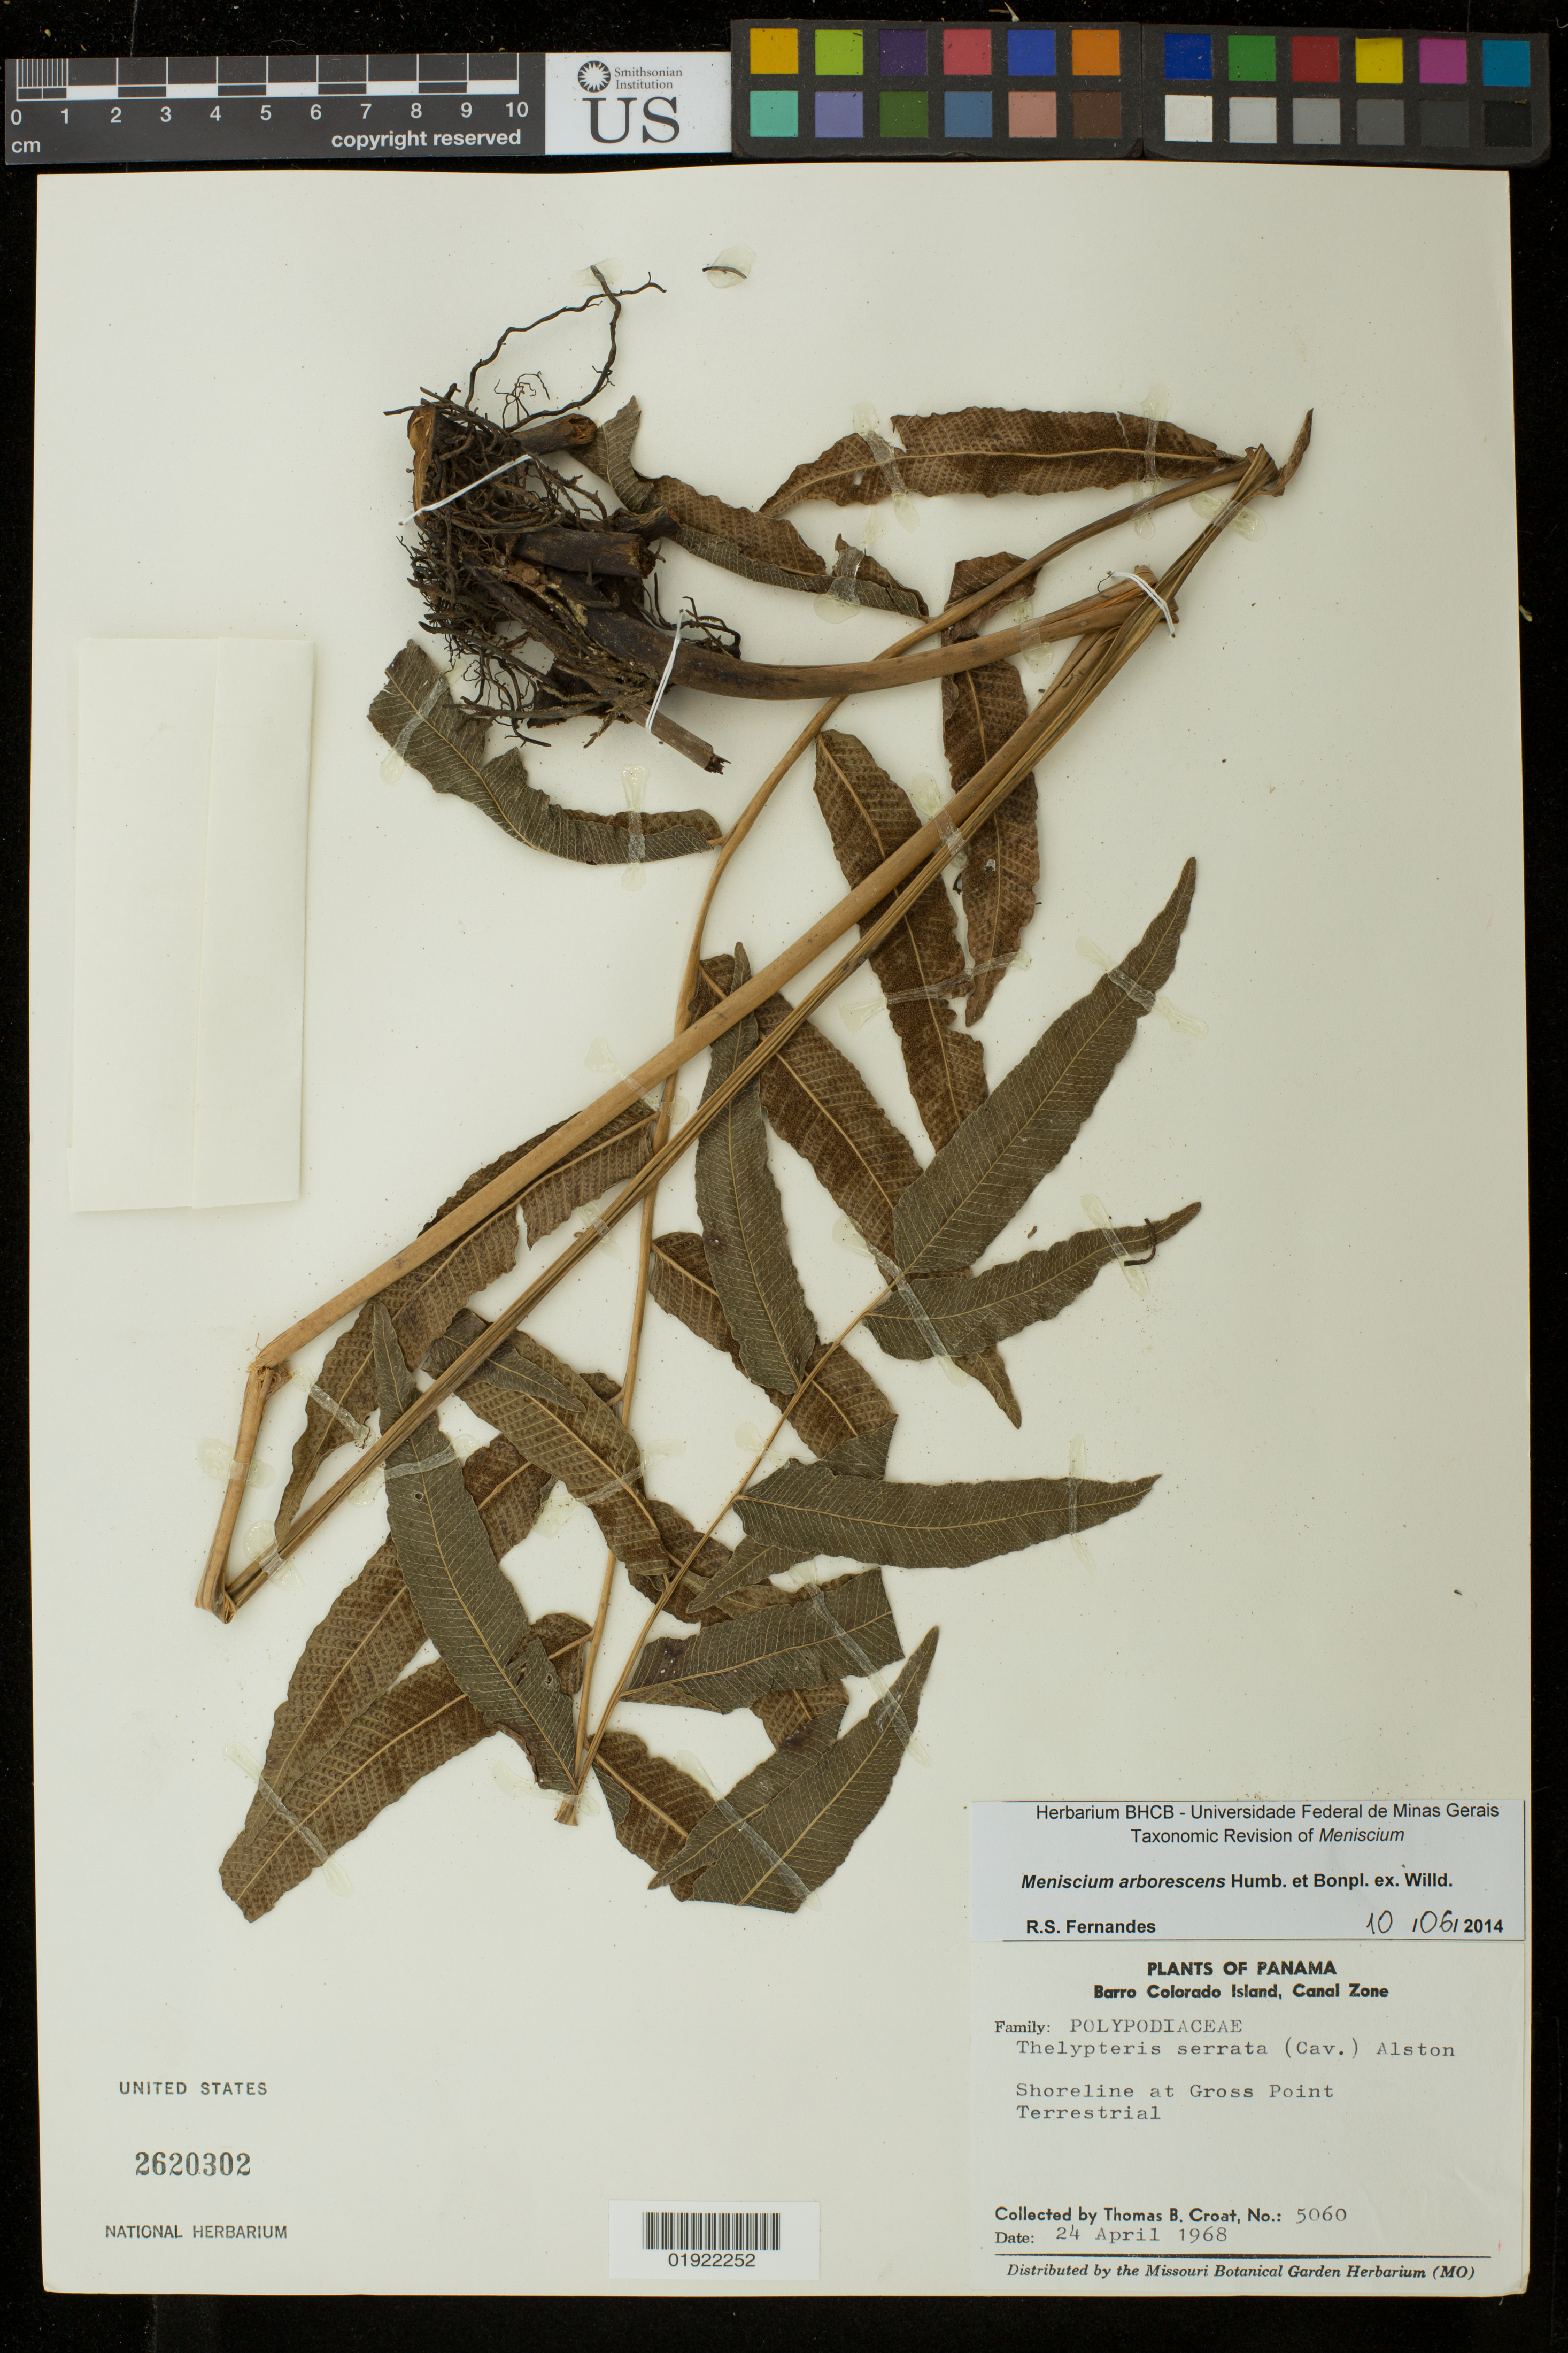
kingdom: Plantae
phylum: Tracheophyta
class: Polypodiopsida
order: Polypodiales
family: Thelypteridaceae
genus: Meniscium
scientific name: Meniscium arborescens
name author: Humb. & Bonpl. ex Willd.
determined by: Fernandes, R. S.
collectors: T. B. Croat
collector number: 5060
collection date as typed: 24 April 1968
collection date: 1968-04-24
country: Panama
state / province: Panamá Oeste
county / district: Canal Zone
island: Barro Colorado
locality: Barro Colorado, Canal Zone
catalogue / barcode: US 2620302